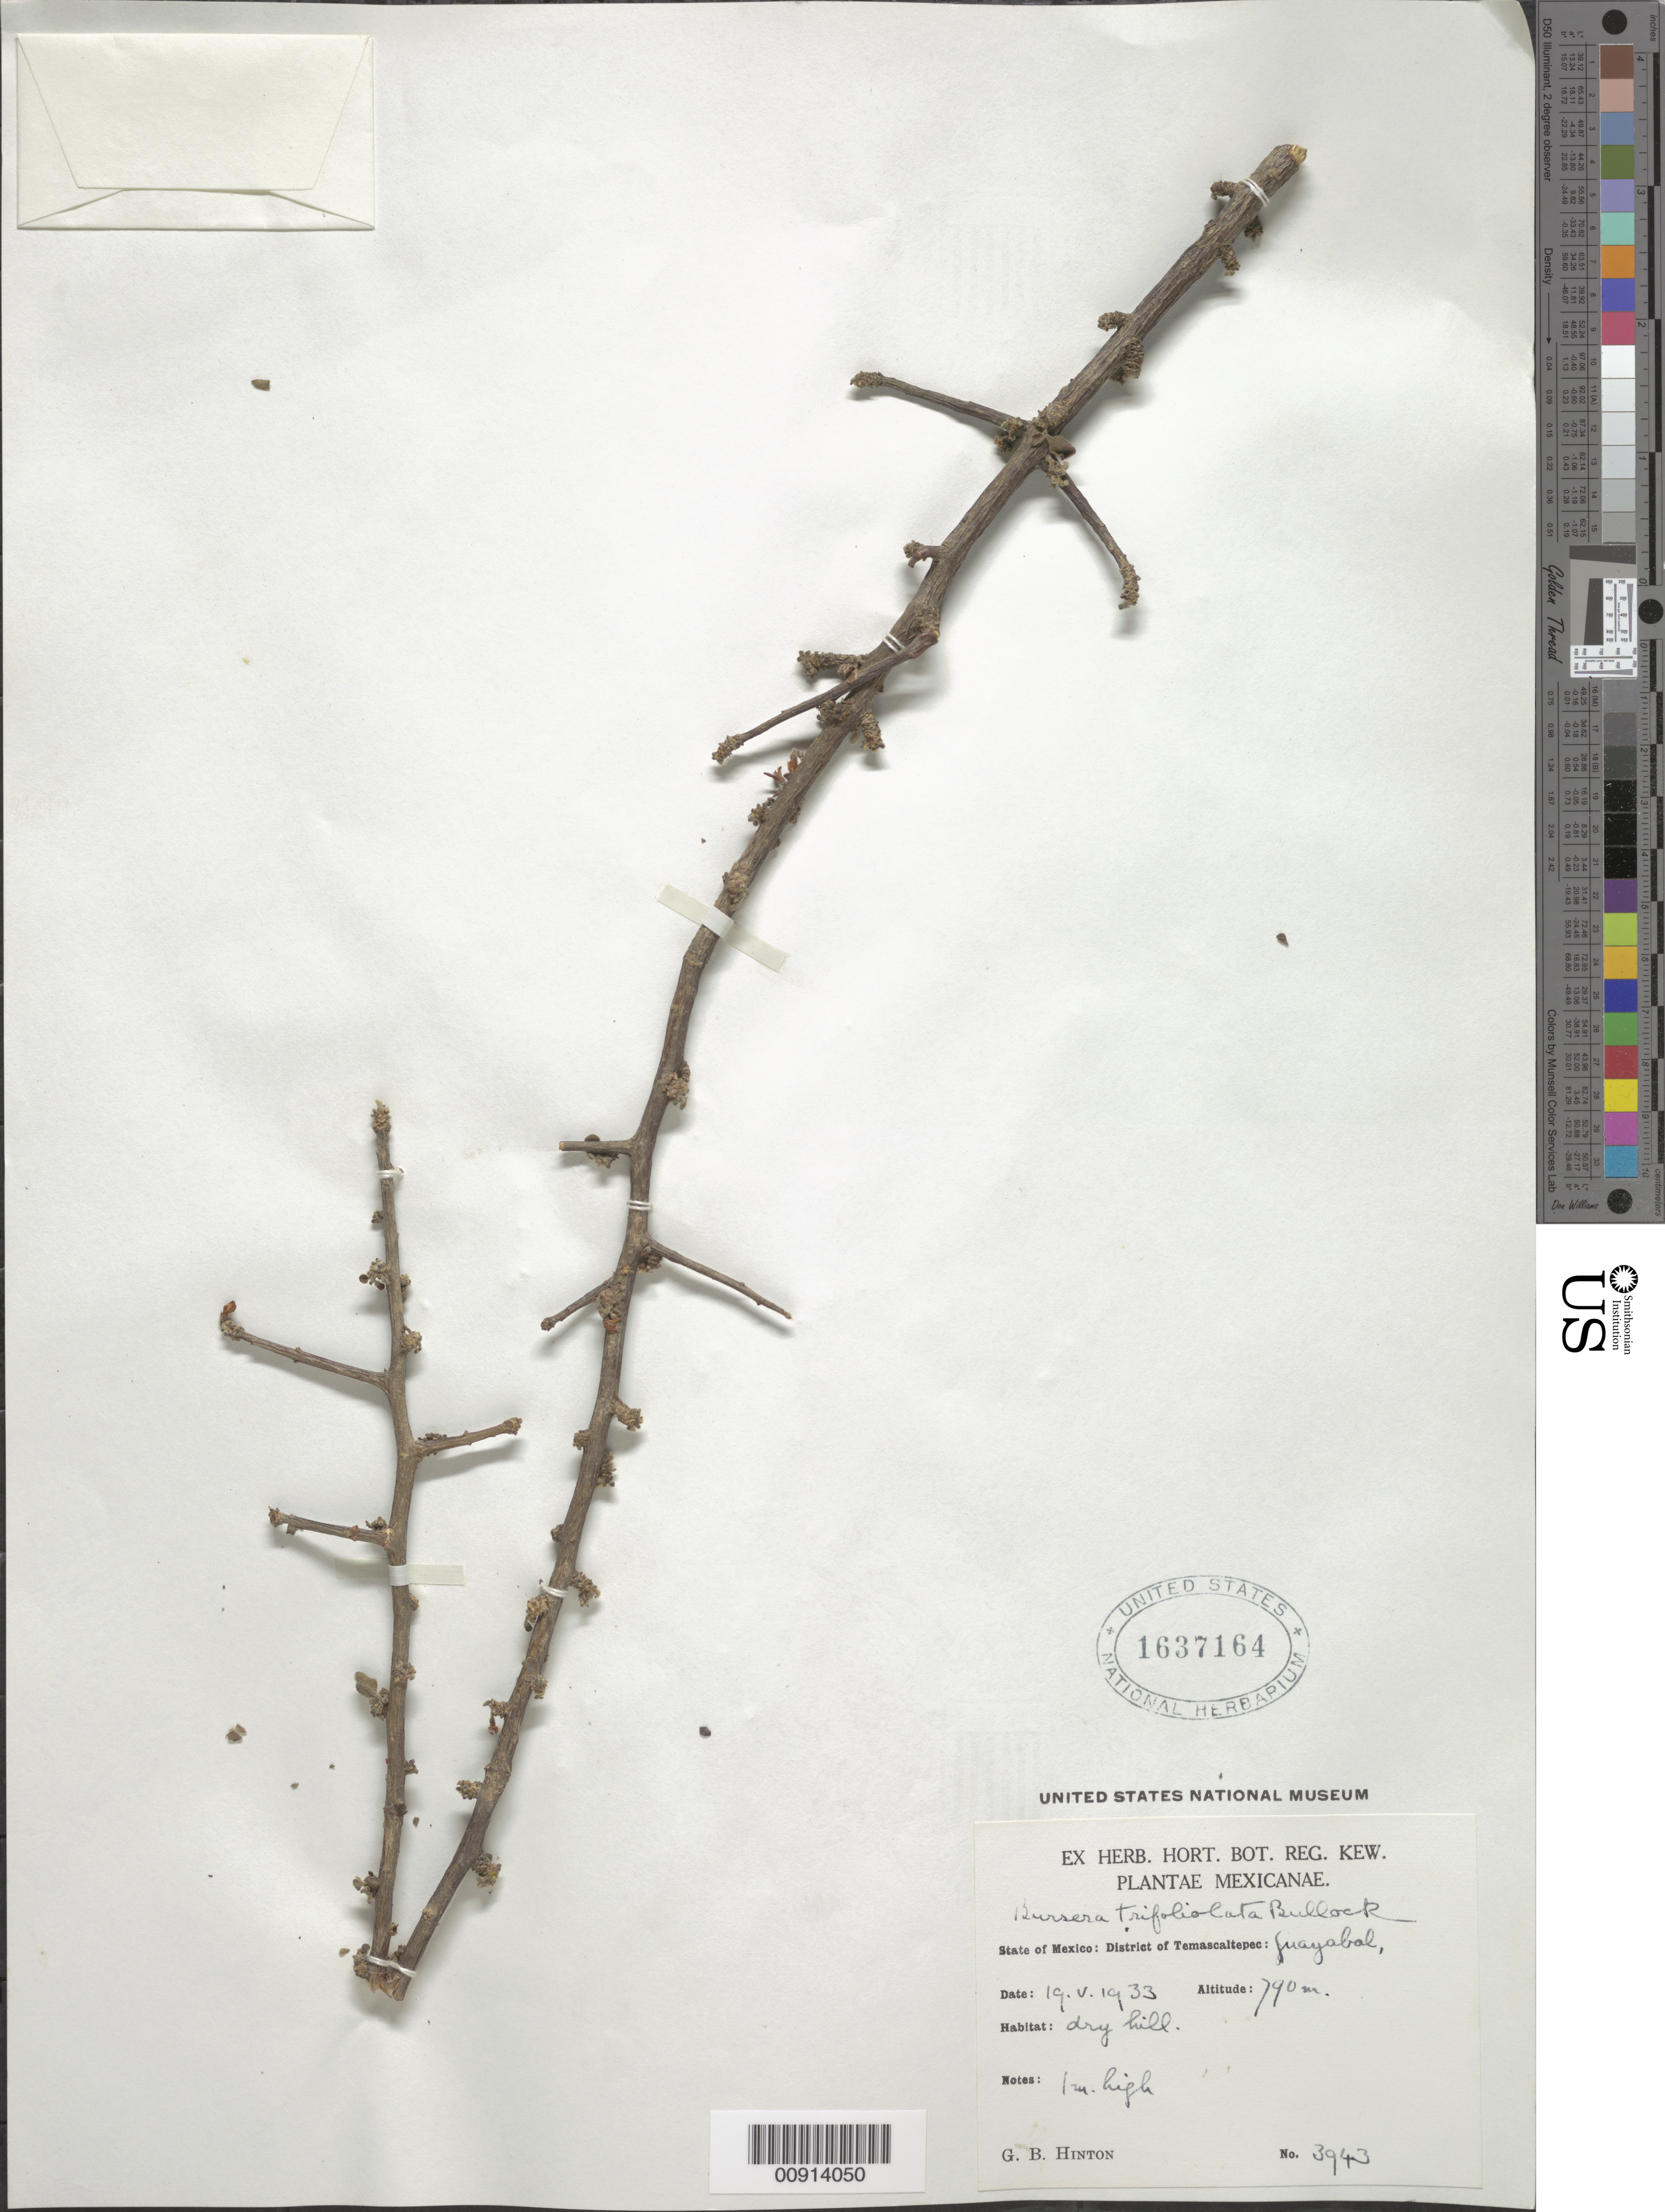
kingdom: Plantae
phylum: Tracheophyta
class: Magnoliopsida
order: Sapindales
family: Burseraceae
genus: Bursera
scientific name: Bursera trifoliolata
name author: Bullock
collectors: G. B. Hinton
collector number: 3943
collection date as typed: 19 May 1933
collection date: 1933-05-19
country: Mexico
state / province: México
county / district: Temascaltepec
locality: State of Mexico: District Temascaltepec: Guayabal.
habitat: Dry hill.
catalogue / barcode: US 1637164